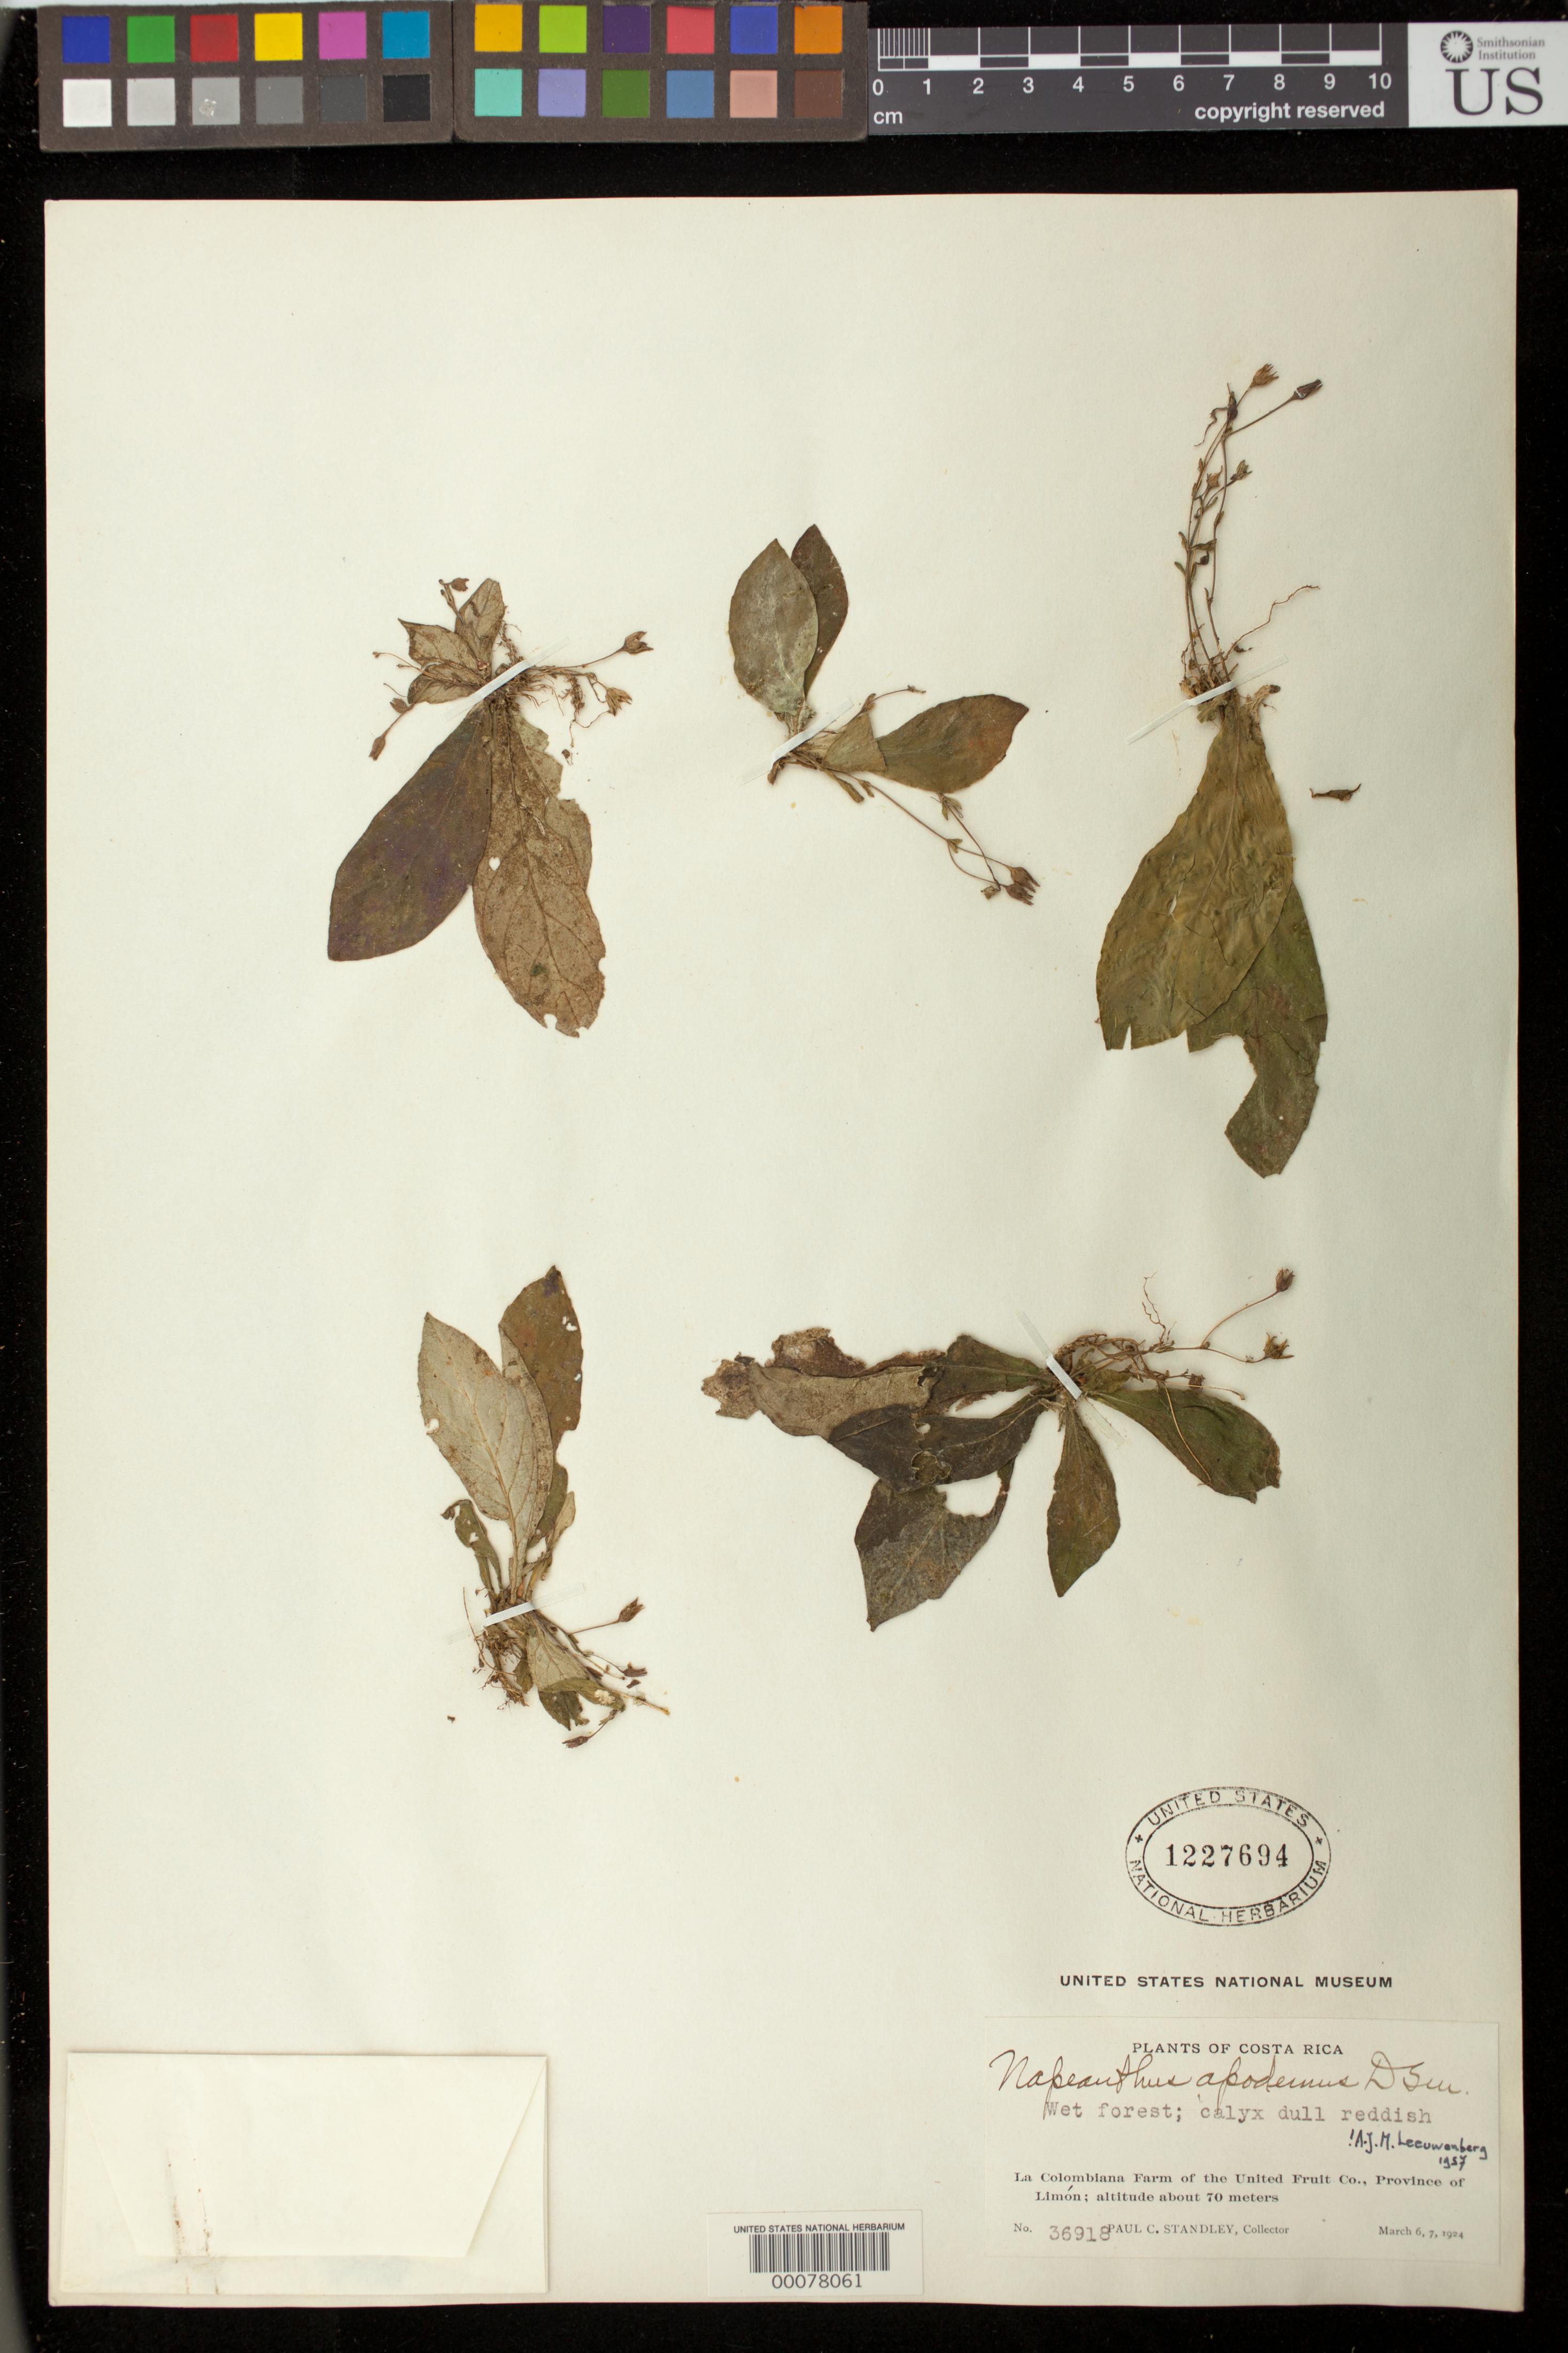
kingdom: Plantae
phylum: Tracheophyta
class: Magnoliopsida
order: Lamiales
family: Gesneriaceae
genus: Napeanthus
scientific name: Napeanthus apodemus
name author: Donn. Sm.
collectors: P. C. Standley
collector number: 36918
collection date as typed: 6-7 Mar 1924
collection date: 1924-03-06/1924-03-07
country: Costa Rica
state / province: Limón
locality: La Colombiana farm of the United Fruit Co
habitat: Wet forest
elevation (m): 70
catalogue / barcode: US 1227694